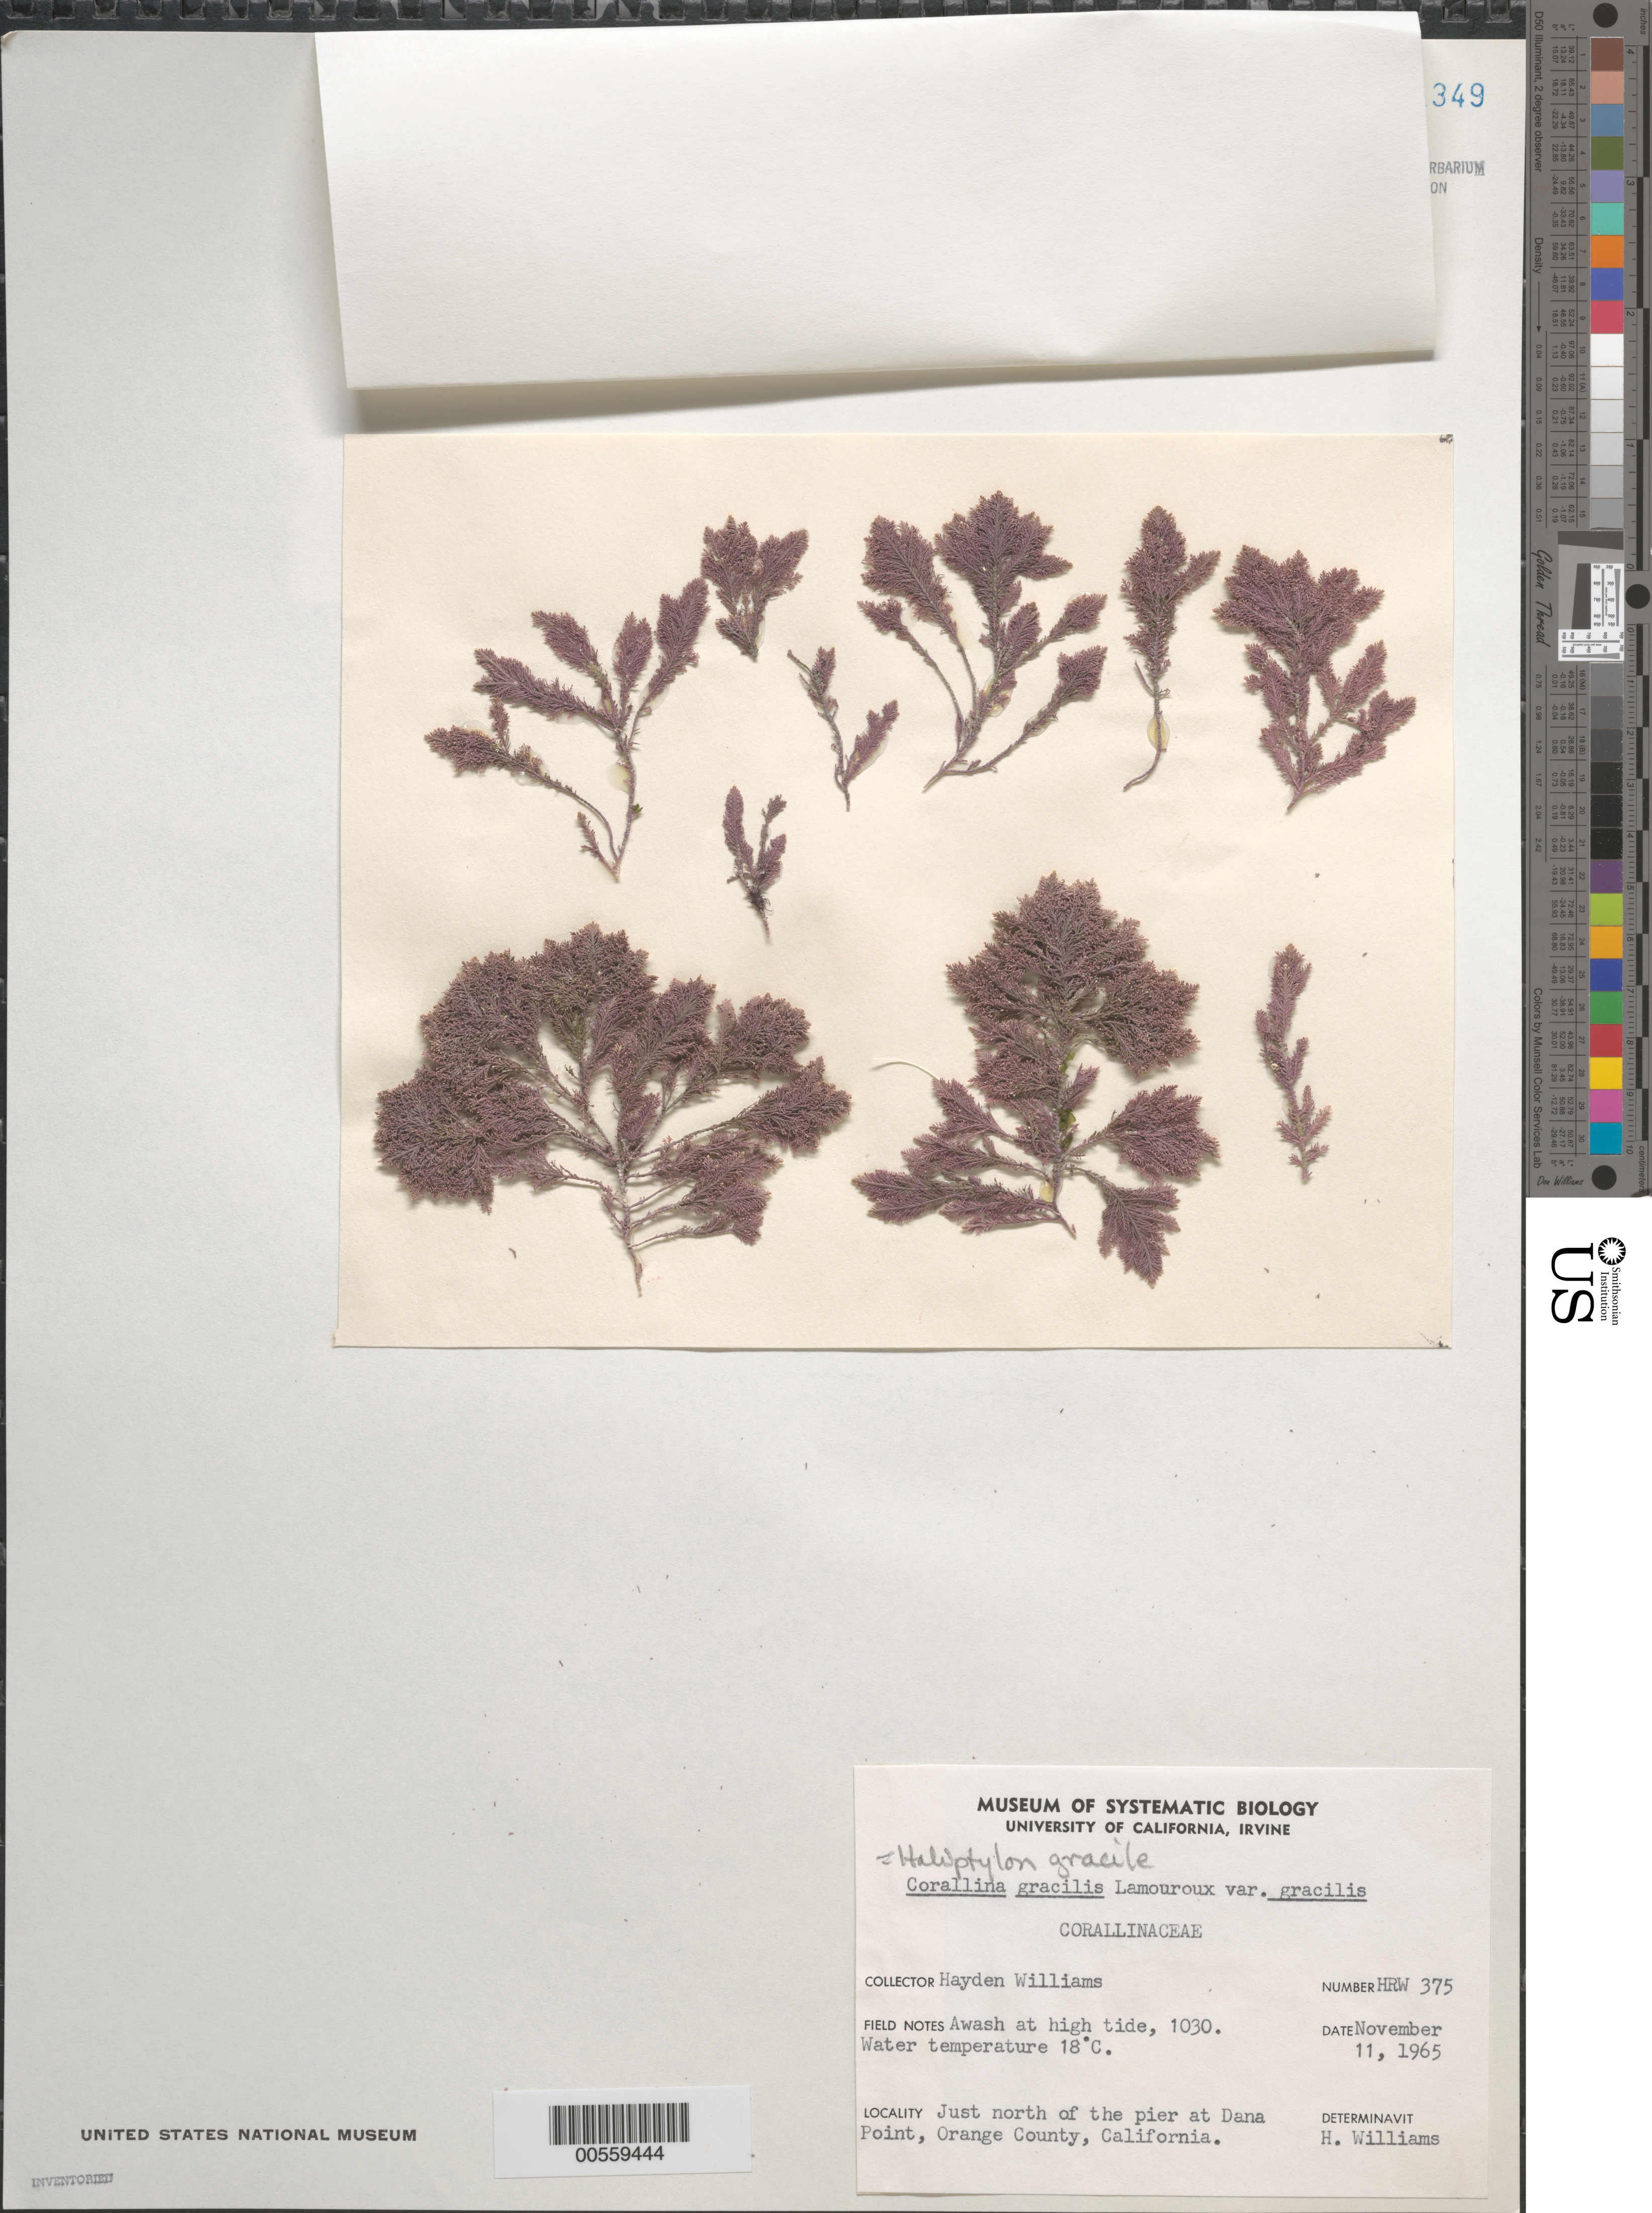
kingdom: Plantae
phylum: Rhodophyta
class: Florideophyceae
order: Corallinales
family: Corallinaceae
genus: Haliptilon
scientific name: Haliptilon gracile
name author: (J.V.Lamouroux) H.W. Johans.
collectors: H. R. Williams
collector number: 375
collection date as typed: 11 Nov 1965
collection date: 1965-11-11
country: United States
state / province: California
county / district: Orange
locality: Dana Point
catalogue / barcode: US 41349